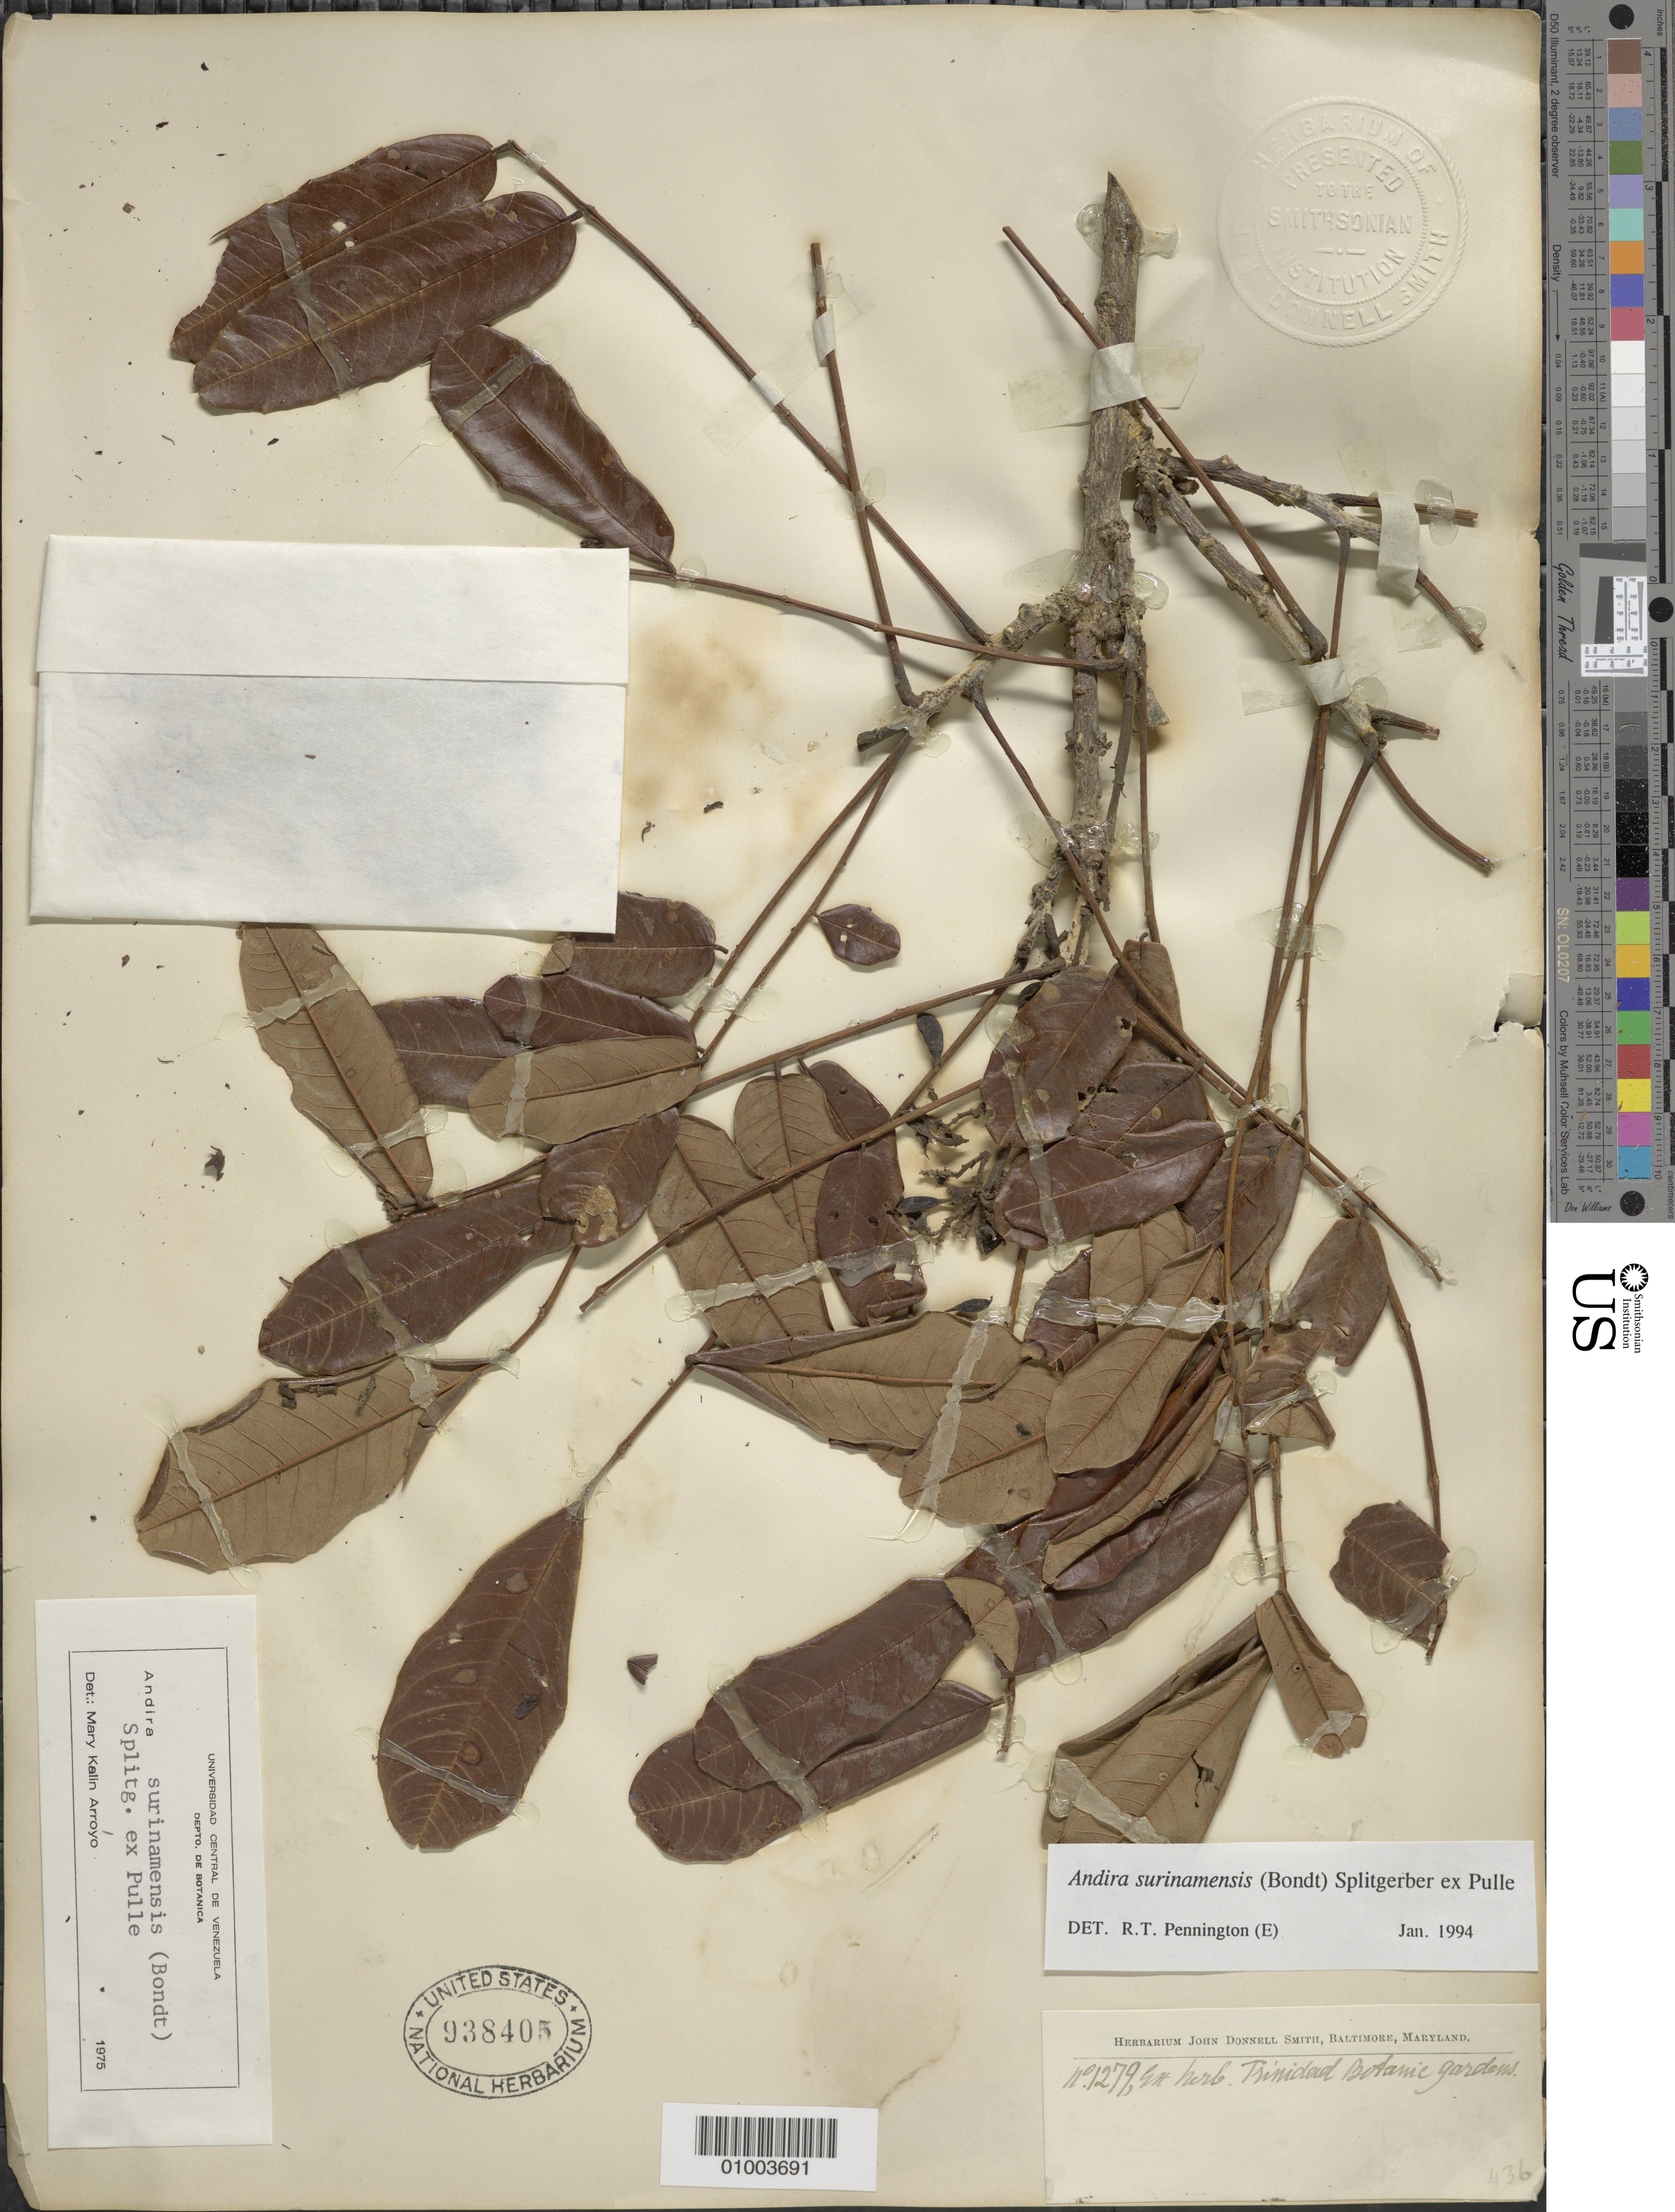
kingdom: Plantae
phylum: Tracheophyta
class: Magnoliopsida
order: Fabales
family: Fabaceae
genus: Andira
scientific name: Andira surinamensis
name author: (Bondt) Splitg. ex Amshoff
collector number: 1279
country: Trinidad and Tobago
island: Trinidad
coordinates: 0 N, 0 E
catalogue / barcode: US 938405